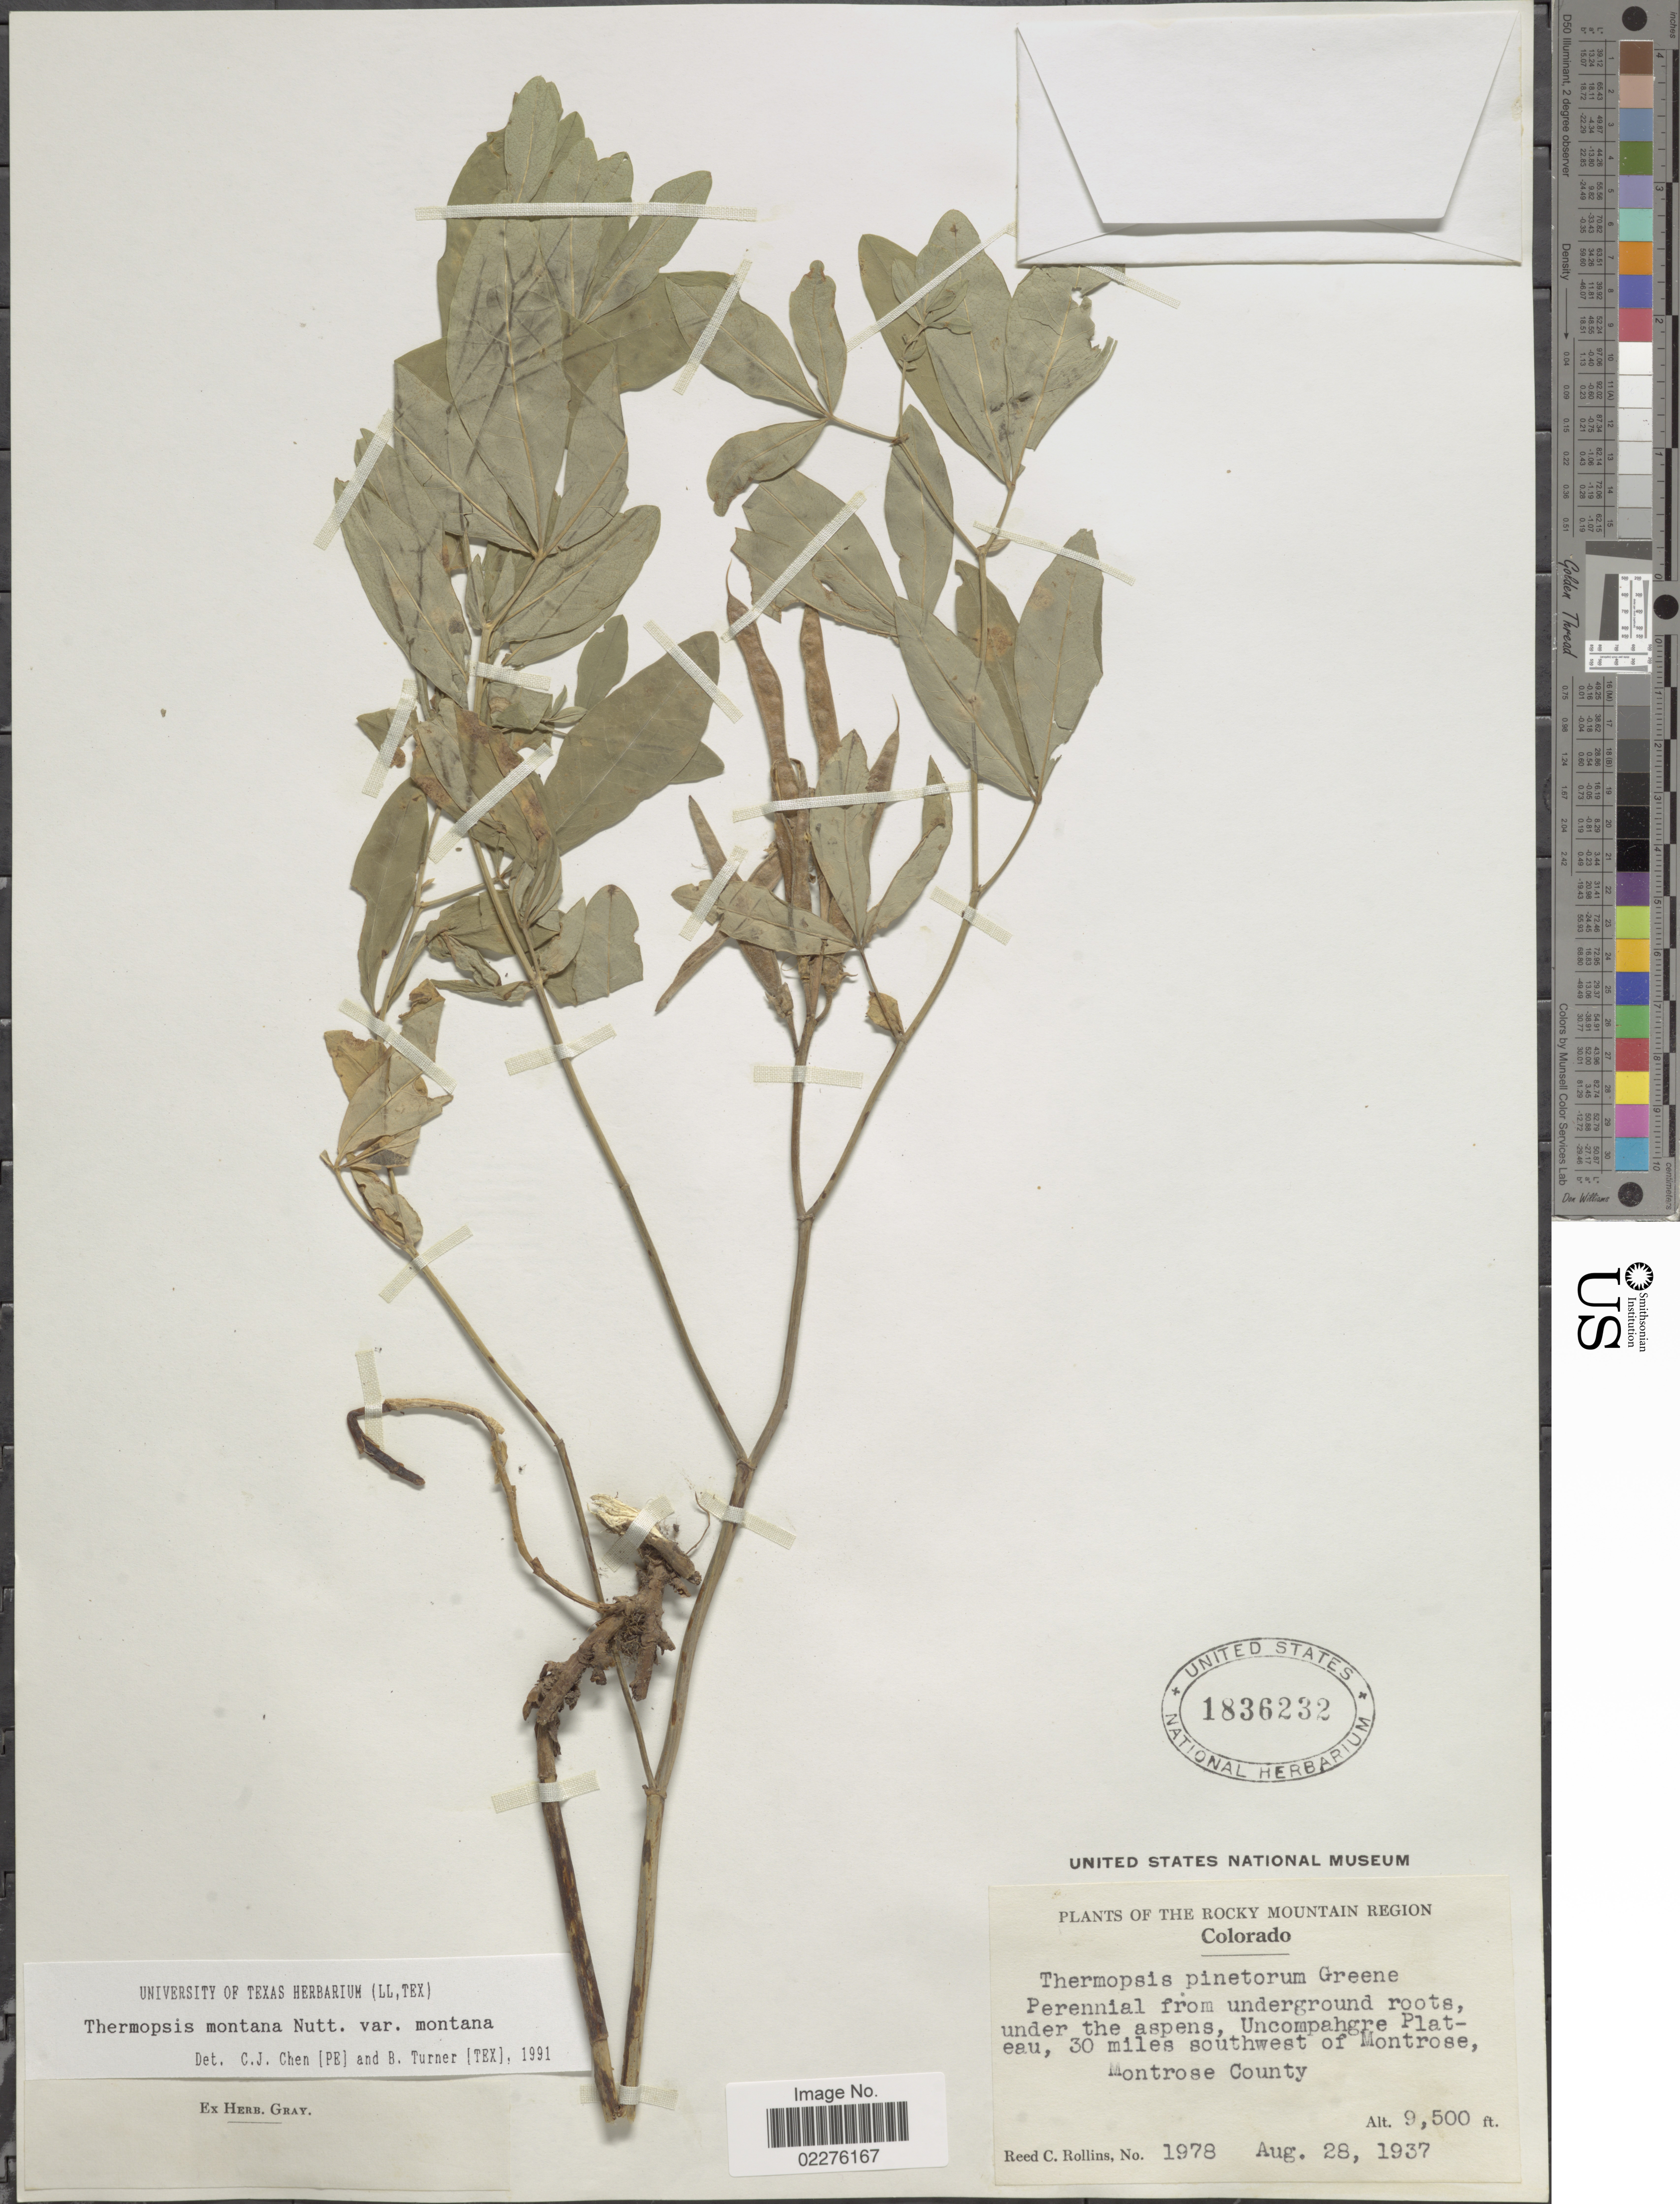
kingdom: Plantae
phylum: Tracheophyta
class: Magnoliopsida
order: Fabales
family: Fabaceae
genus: Thermopsis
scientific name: Thermopsis montana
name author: Nutt.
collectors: R. C. Rollins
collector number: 1978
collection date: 1937-08-28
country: United States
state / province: Colorado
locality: The Rocky Mountain Region, Uncompahgre Plateau, 30 miles southwest of Montrose, Montrose County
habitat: under the aspens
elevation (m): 2896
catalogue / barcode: US 1836232